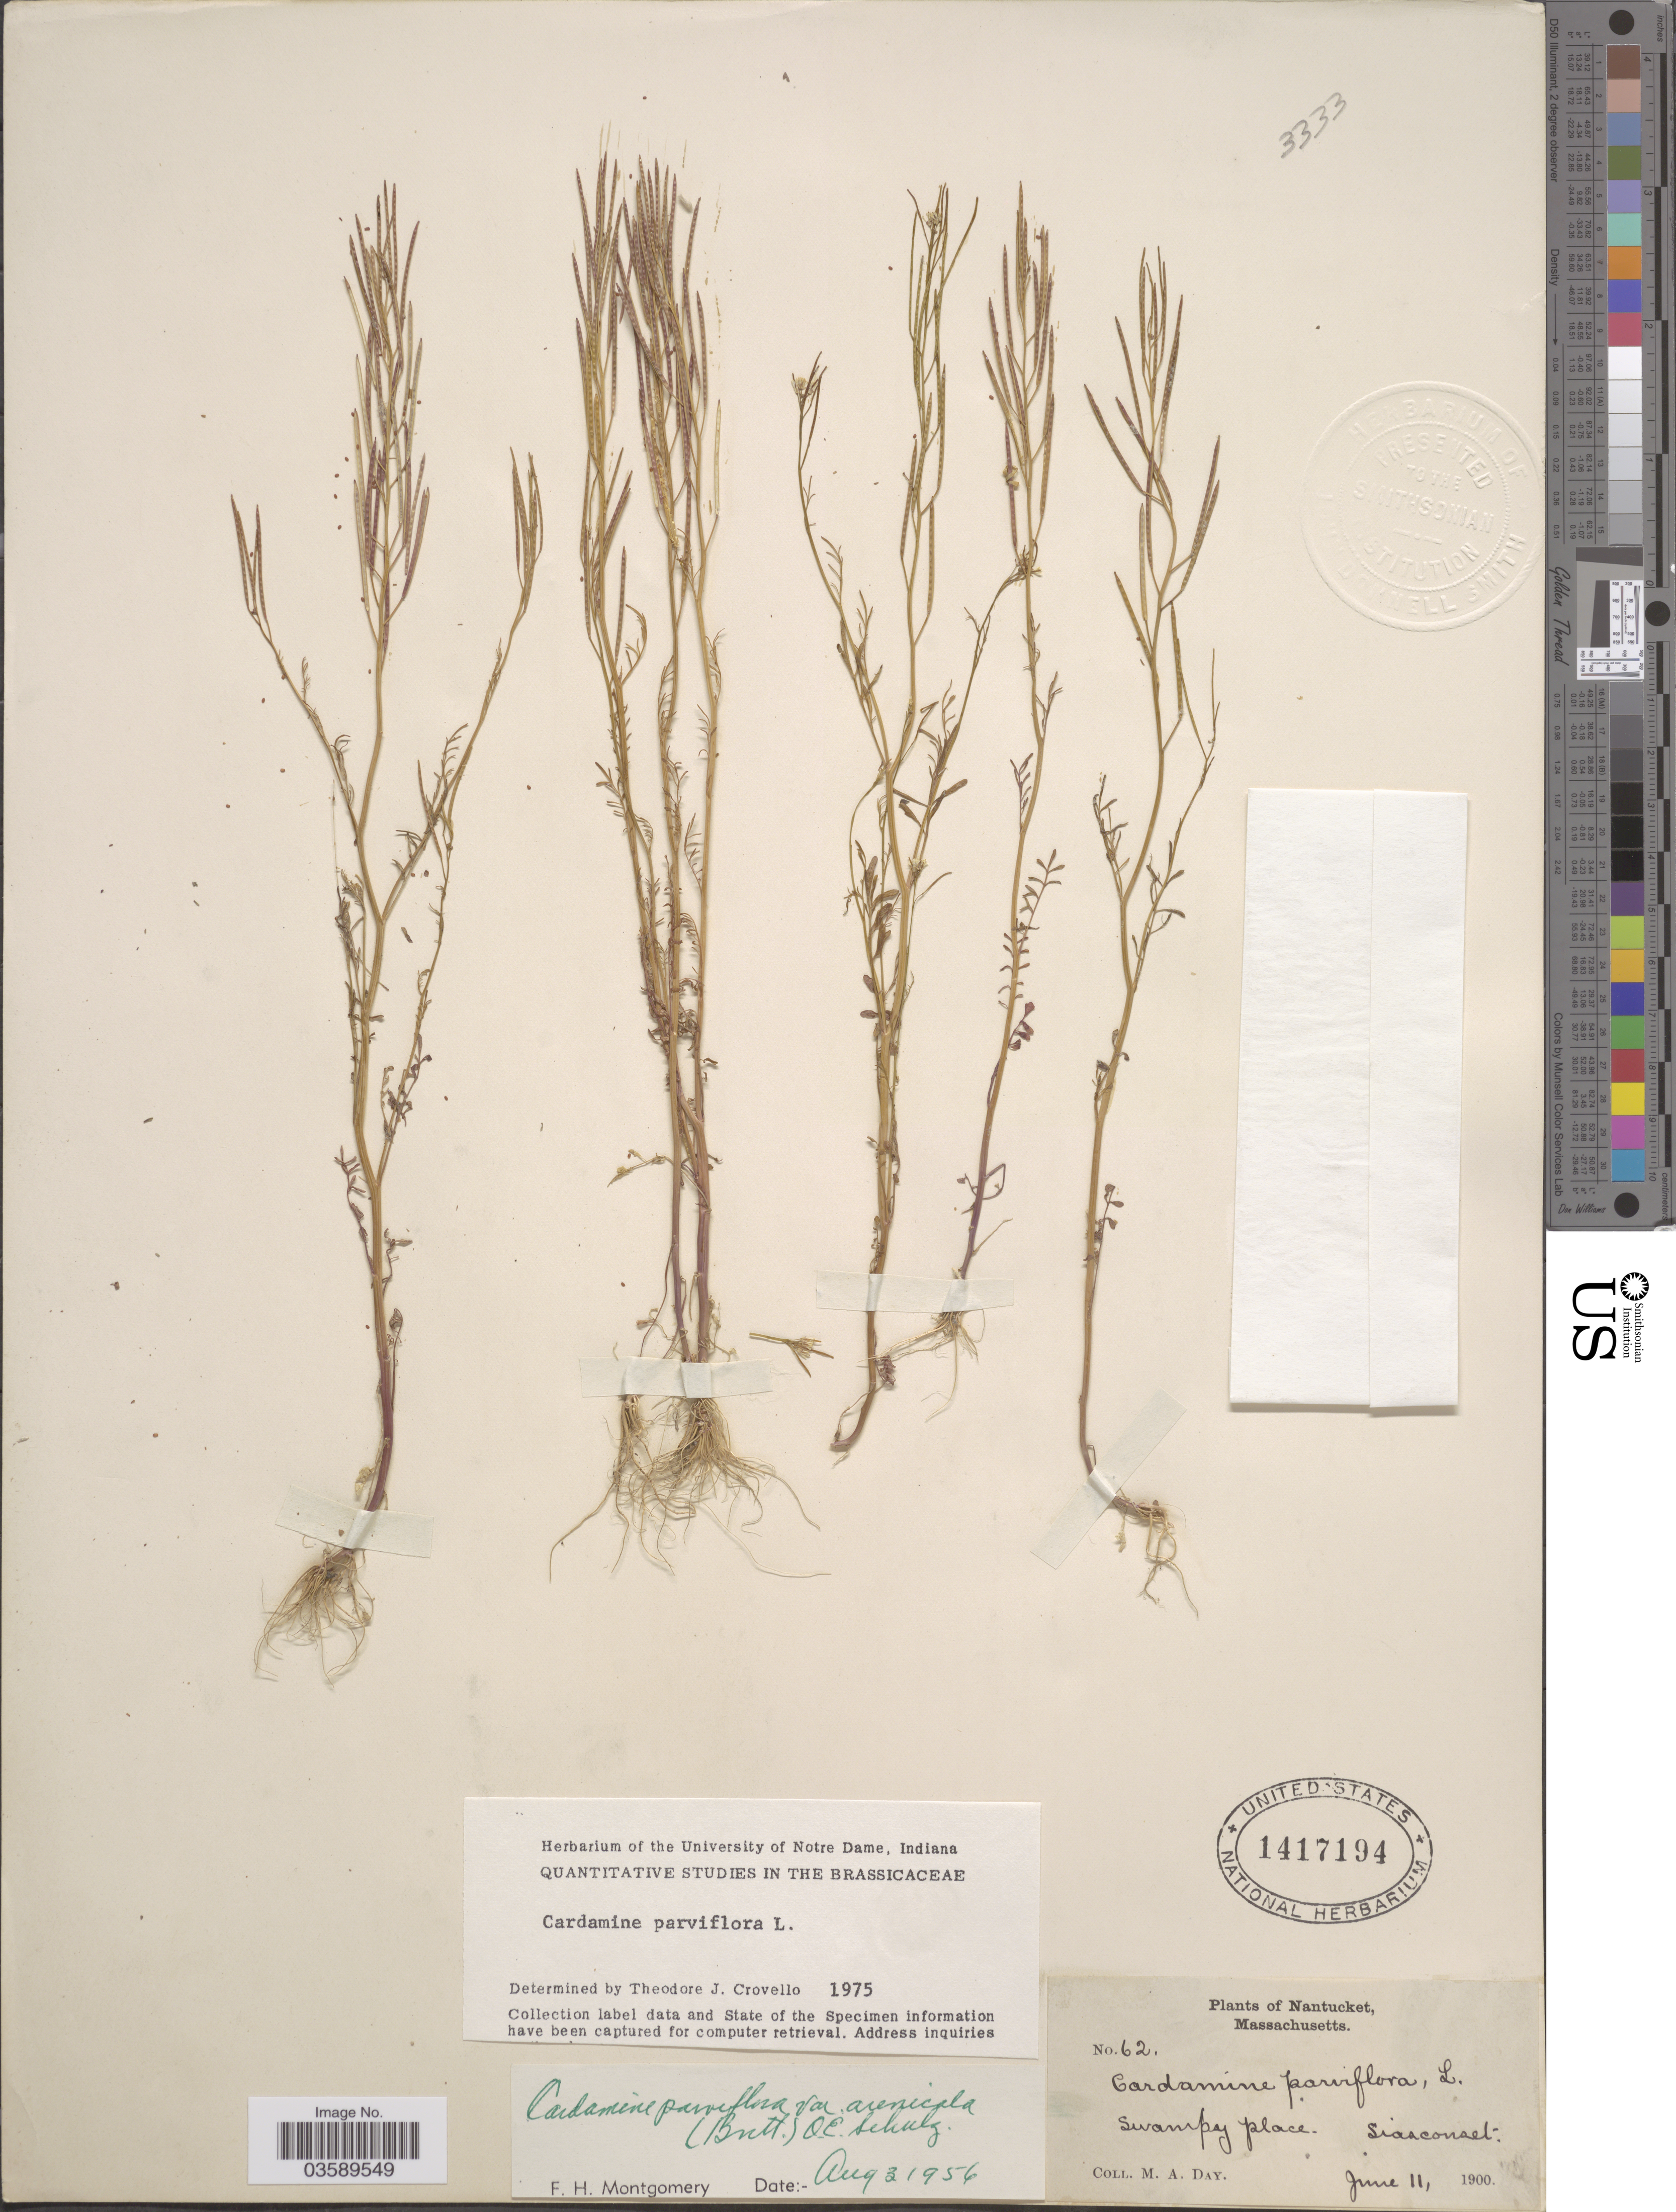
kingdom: Plantae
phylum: Tracheophyta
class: Magnoliopsida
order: Brassicales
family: Brassicaceae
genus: Cardamine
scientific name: Cardamine parviflora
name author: L.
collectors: M. Day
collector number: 62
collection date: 1900-06-11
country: United States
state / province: Massachusetts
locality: Nantucket. Swampy place. Siasconset.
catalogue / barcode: US 1417194